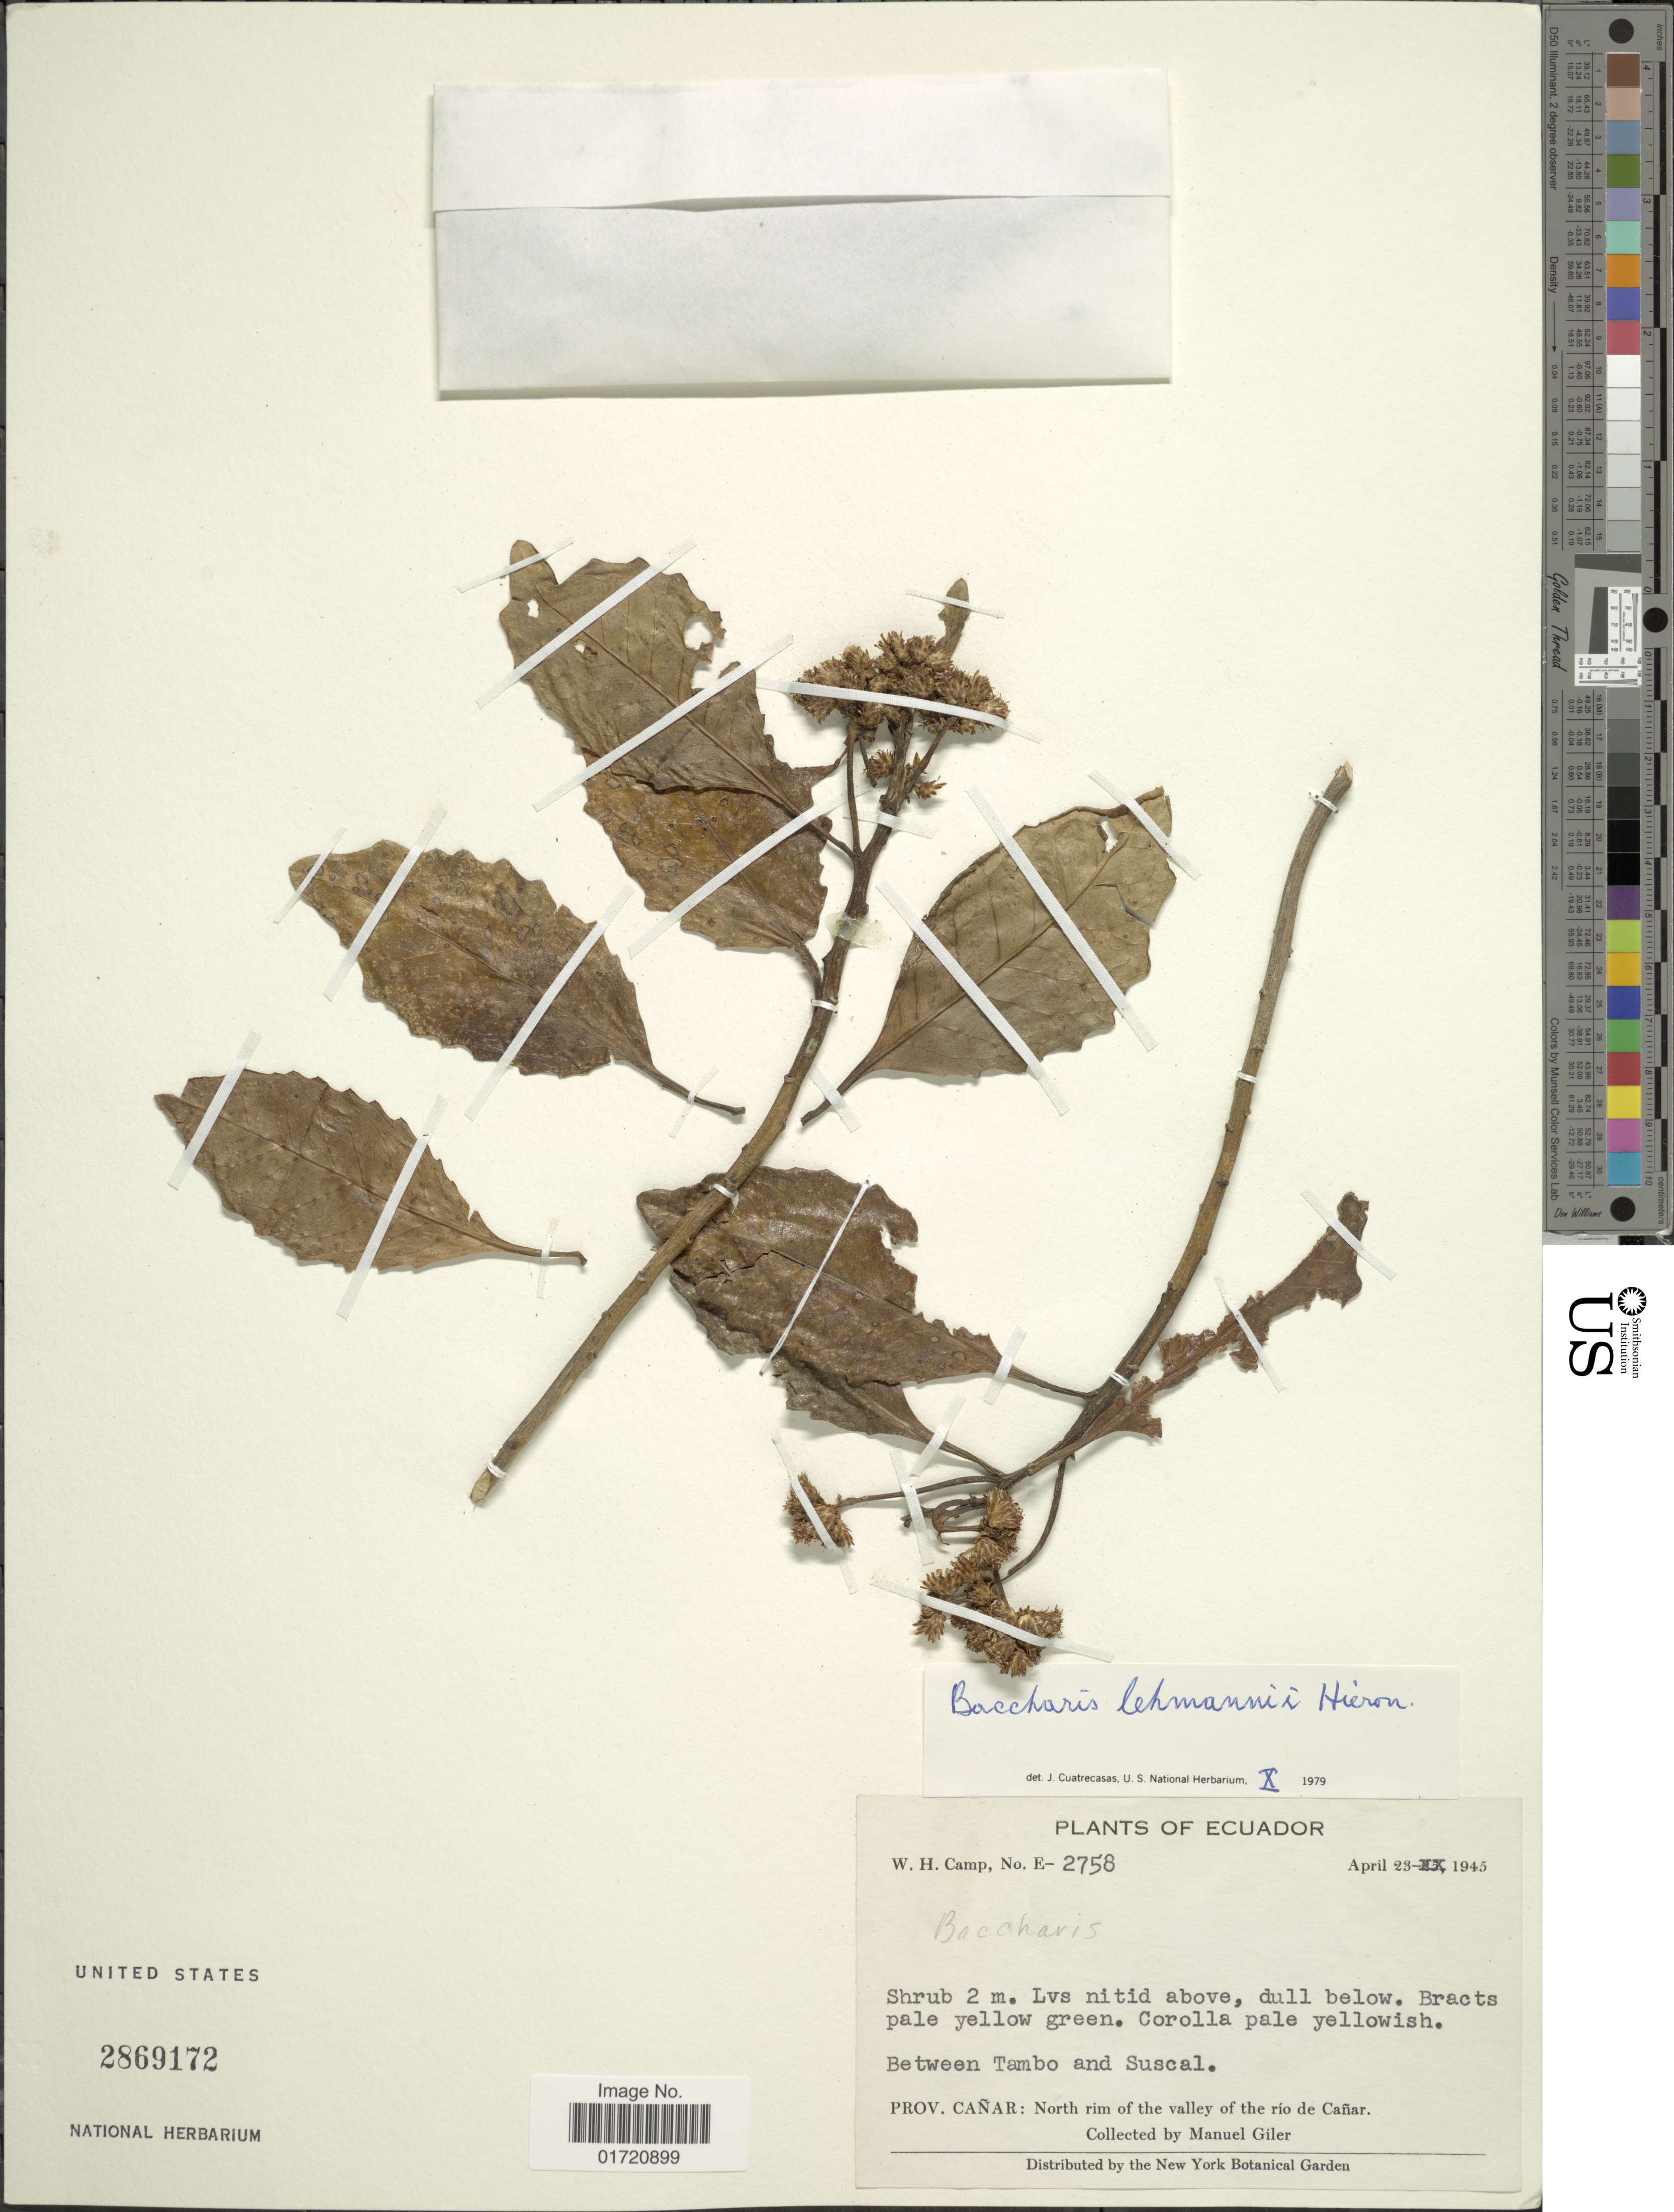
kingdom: Plantae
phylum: Tracheophyta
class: Magnoliopsida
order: Asterales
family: Asteraceae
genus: Baccharis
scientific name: Baccharis lehmannii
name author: Klatt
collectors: M. Gíler & W. H. Camp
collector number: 2758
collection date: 1945-04-23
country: Ecuador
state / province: Cañar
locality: Between Tambo and Suscal, north rim of the valley of the rio de Canar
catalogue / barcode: US 2869172